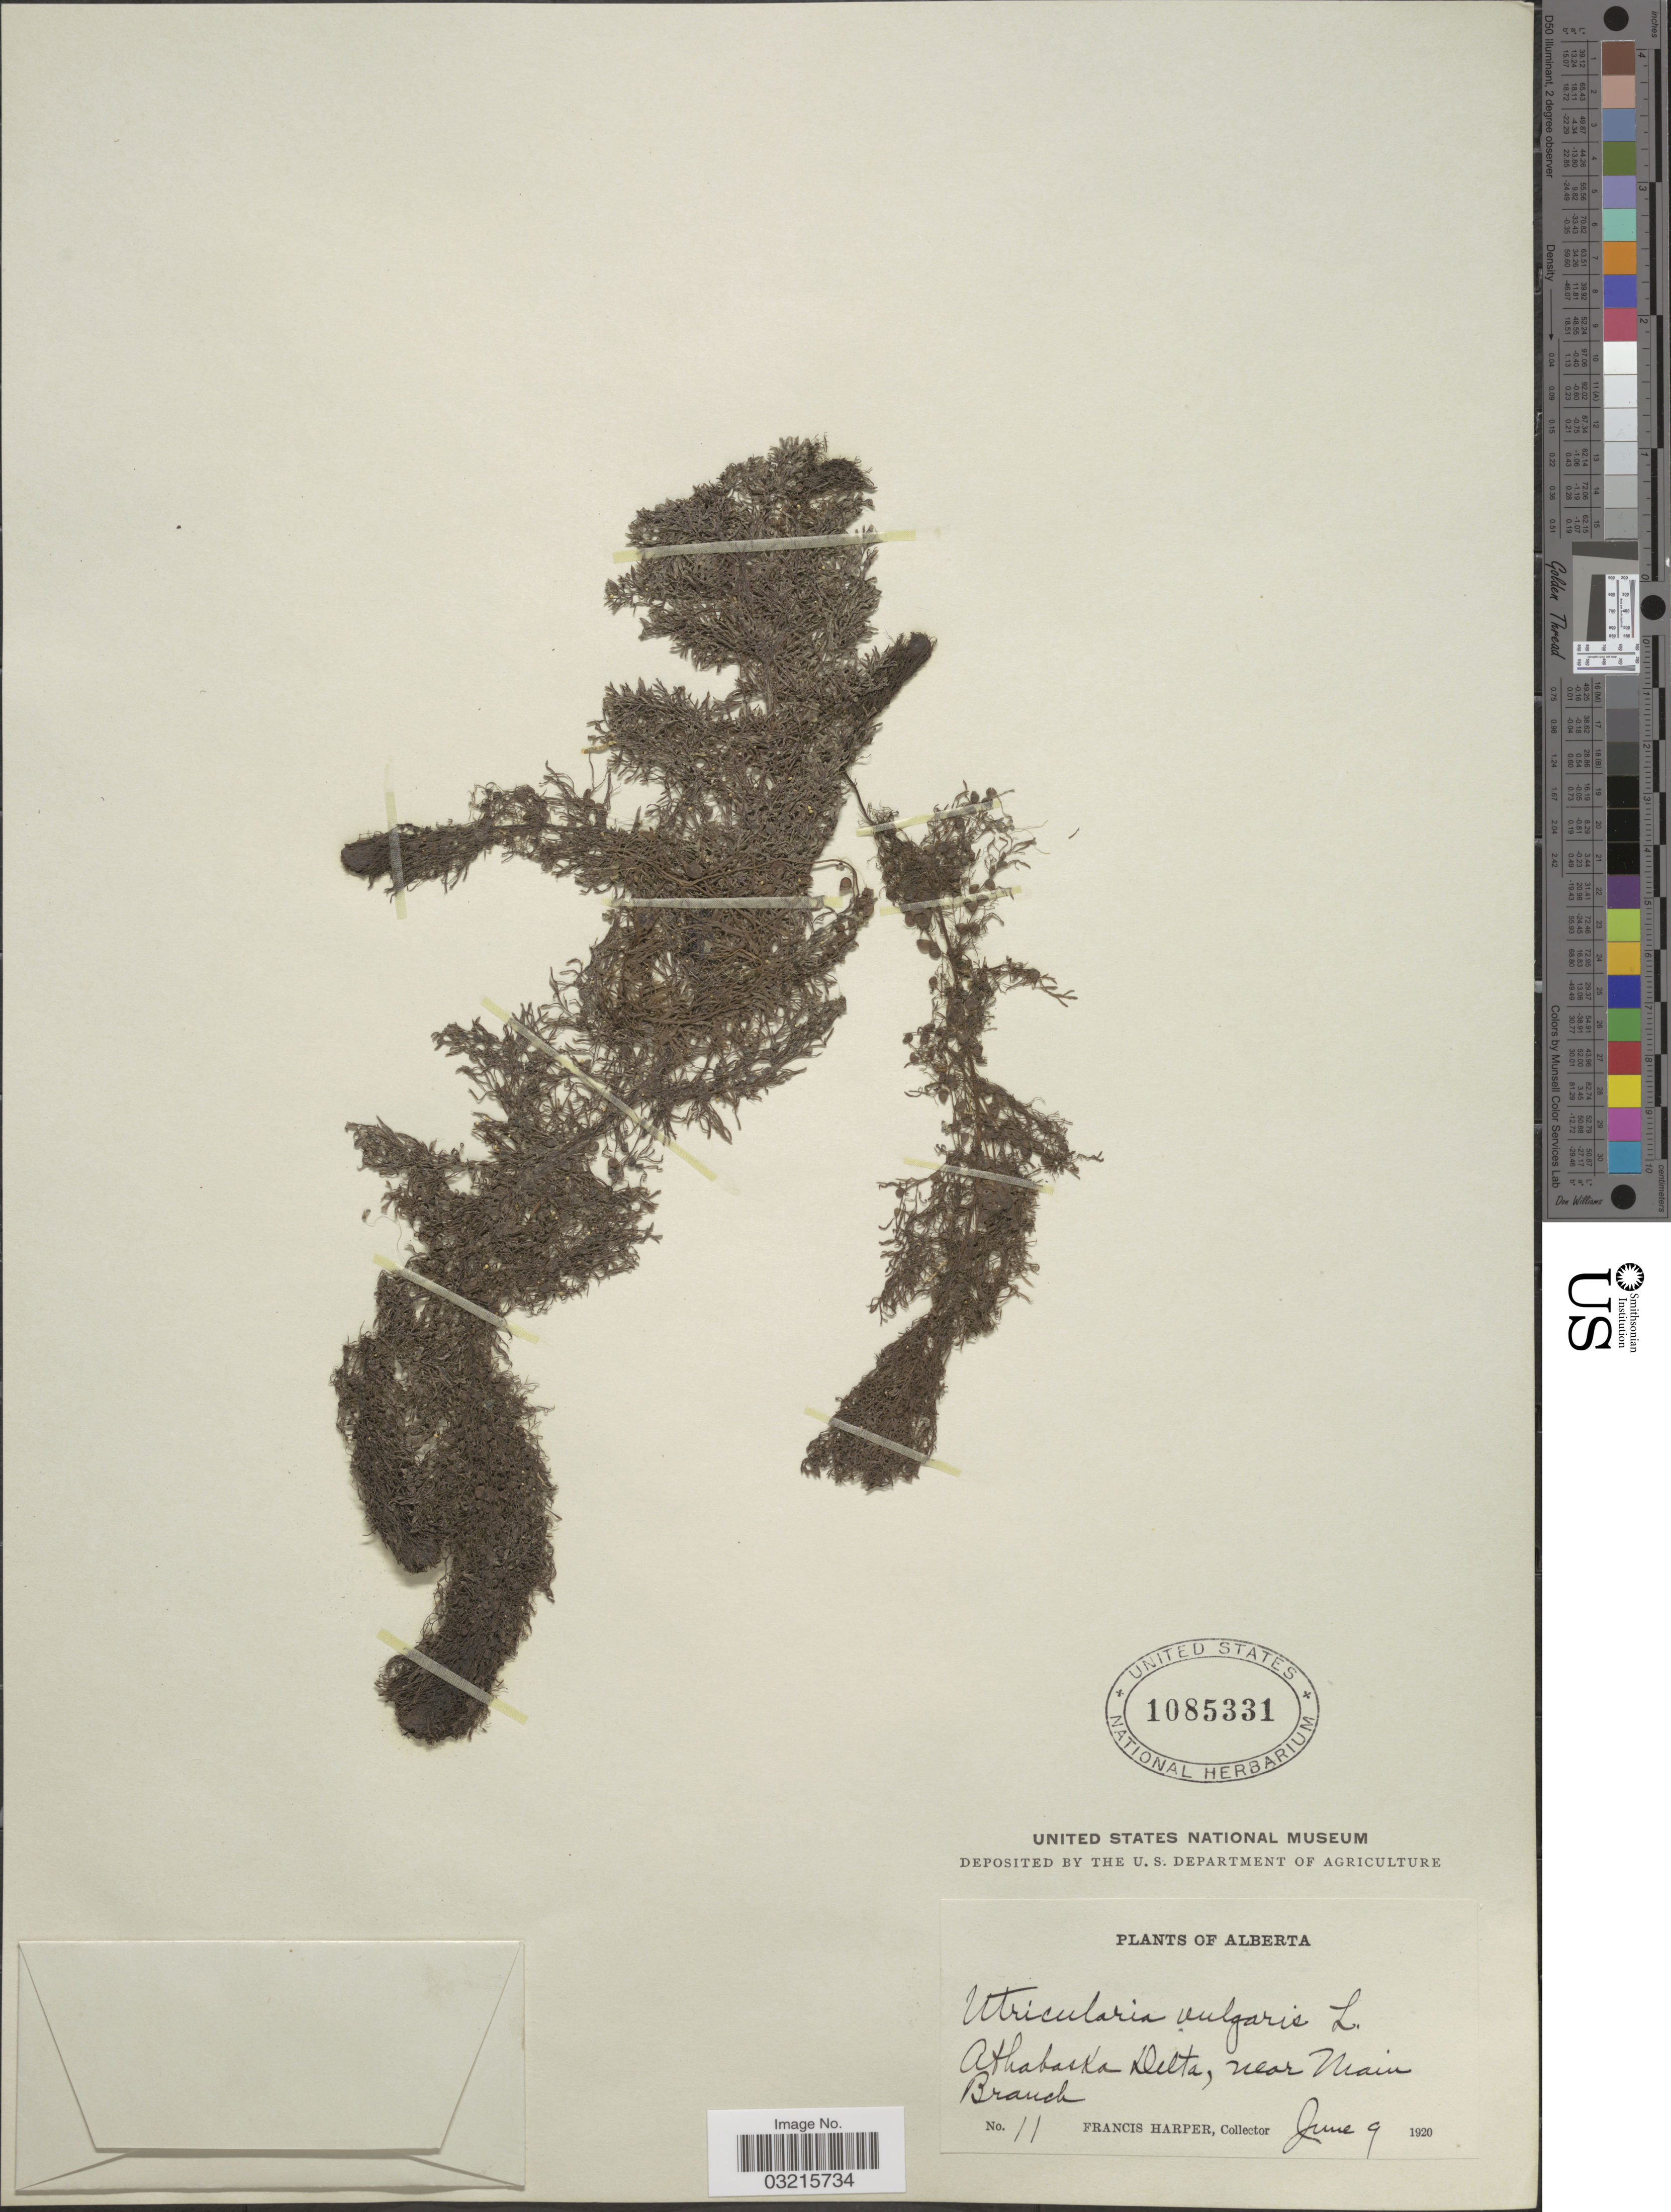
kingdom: Plantae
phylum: Tracheophyta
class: Magnoliopsida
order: Lamiales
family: Lentibulariaceae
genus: Utricularia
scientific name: Utricularia vulgaris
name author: L.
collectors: F. Harper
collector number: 11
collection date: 1920-06-09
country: Canada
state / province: Alberta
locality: Athabaska Delta, near Main Branch.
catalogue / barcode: US 1085331